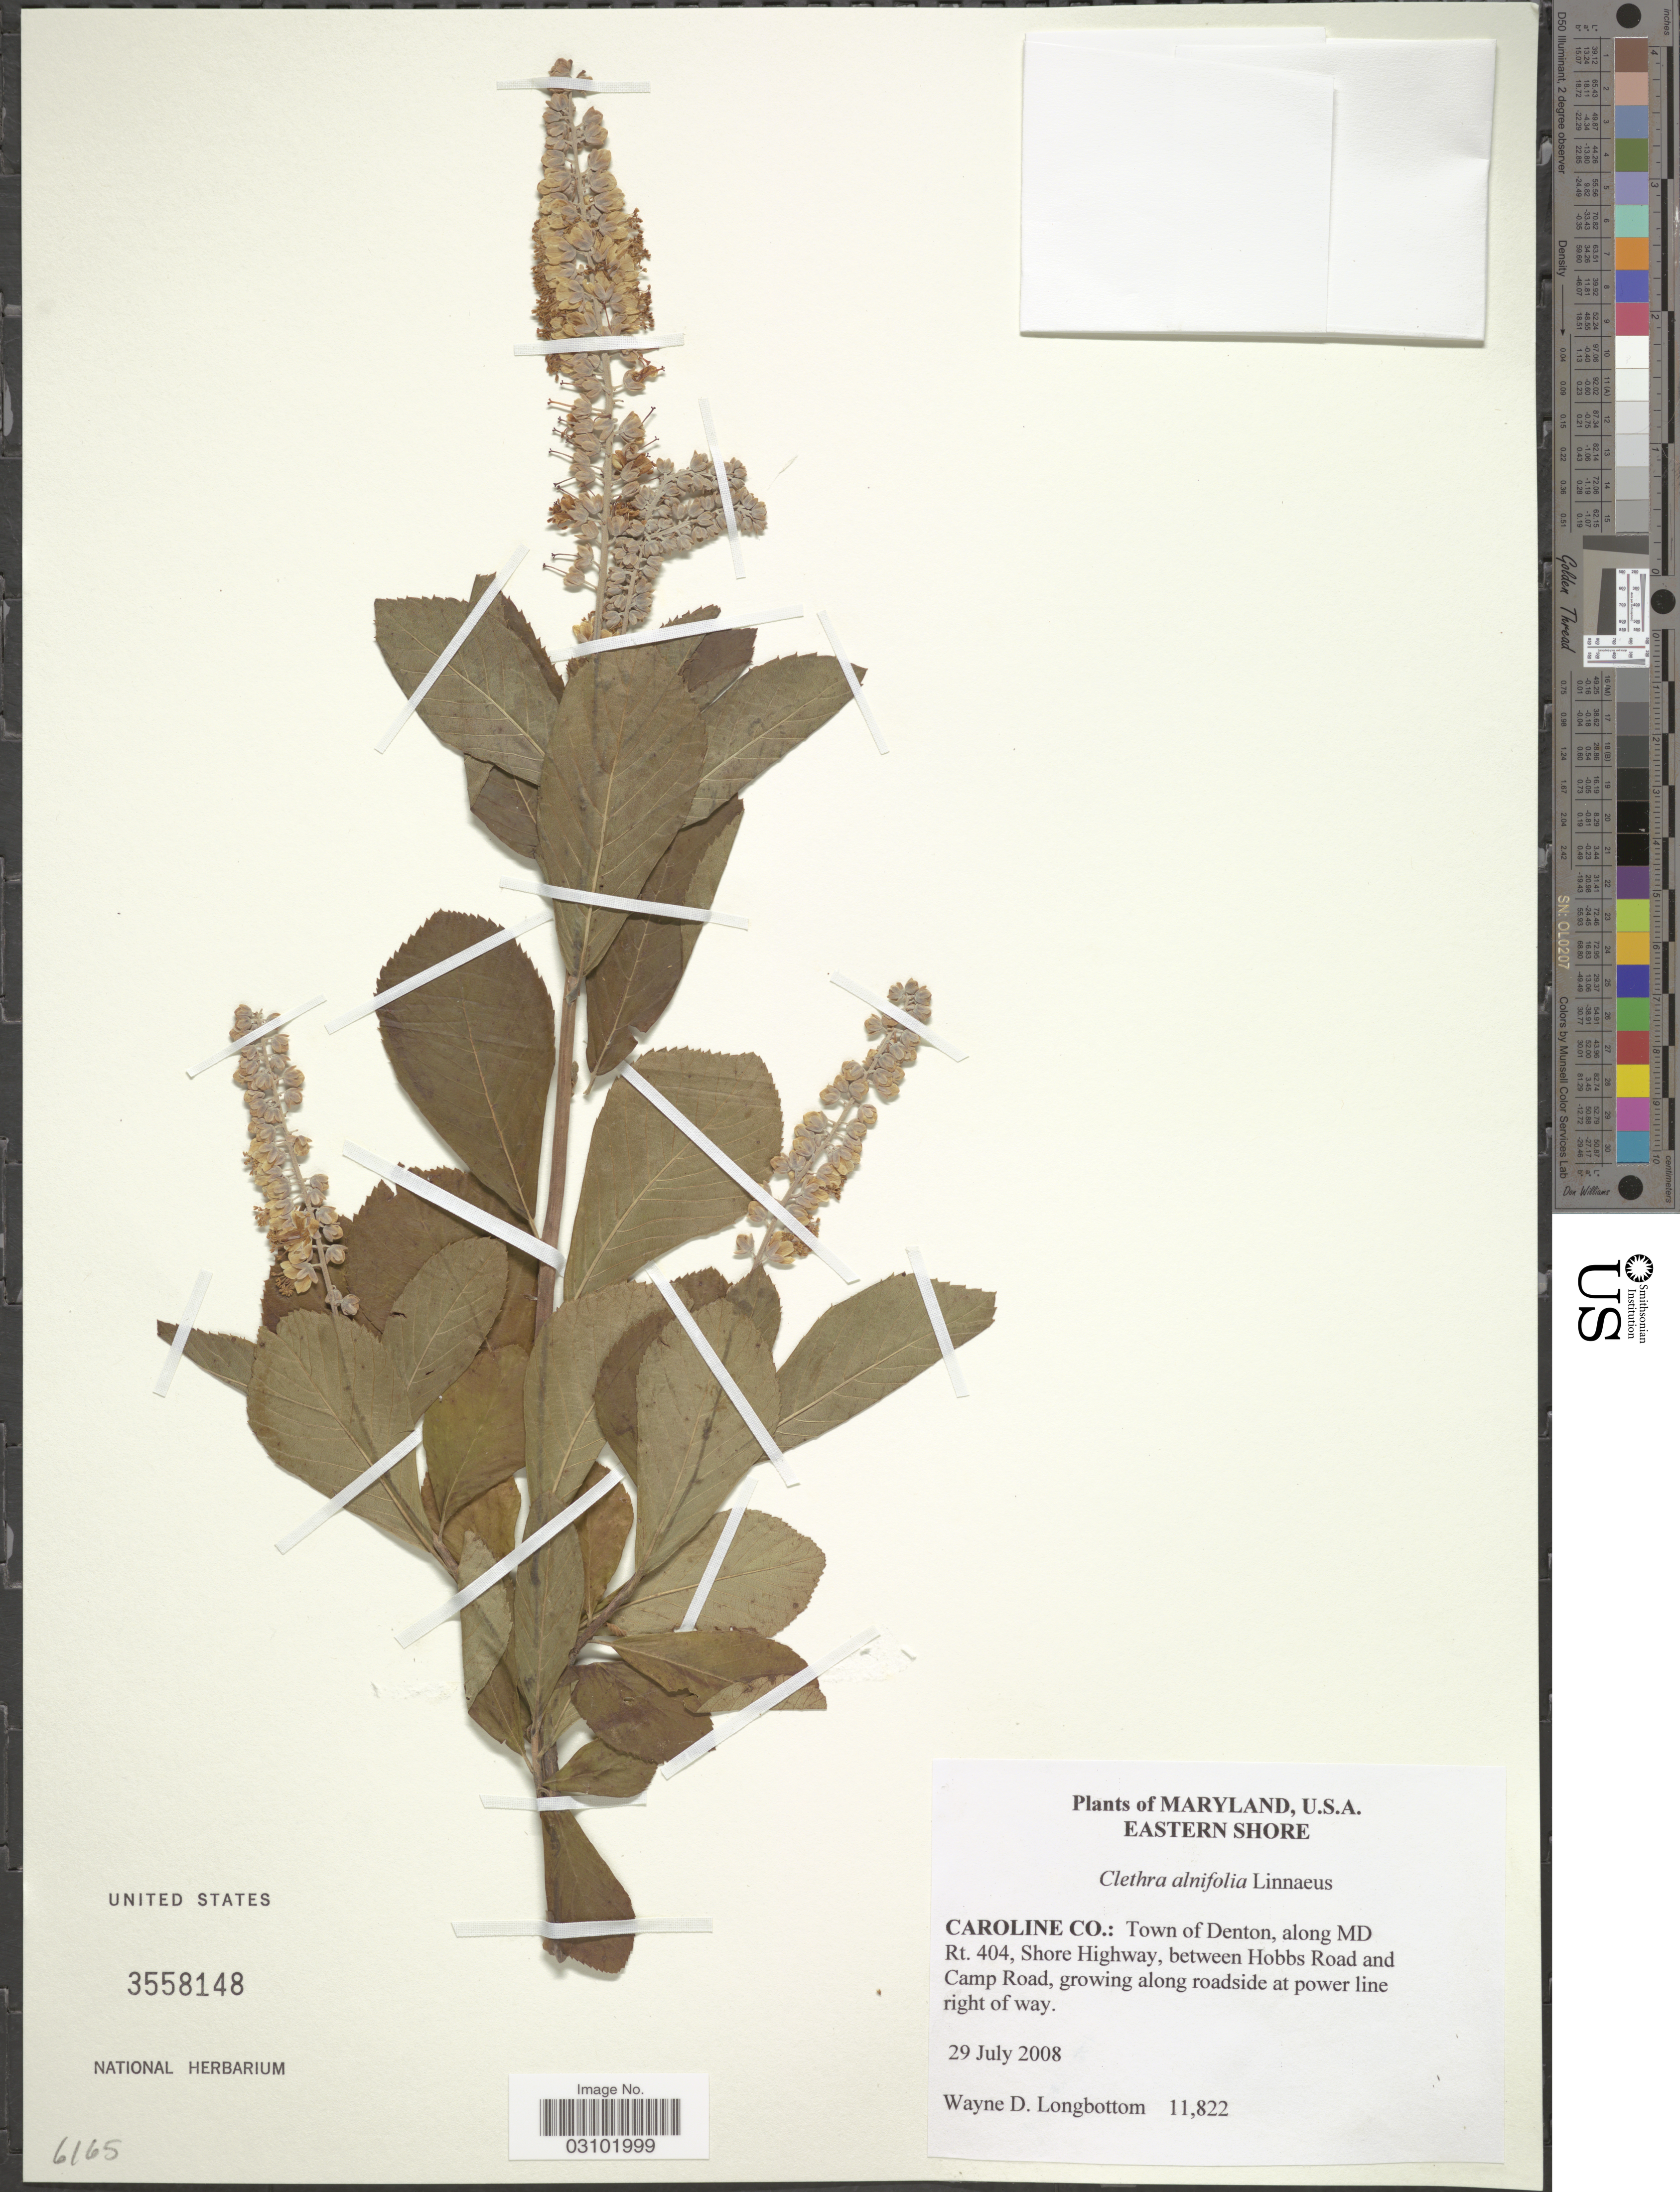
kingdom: Plantae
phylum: Tracheophyta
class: Magnoliopsida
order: Ericales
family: Clethraceae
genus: Clethra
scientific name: Clethra alnifolia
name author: L.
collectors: W. D. Longbottom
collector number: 11822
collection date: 2008-07-29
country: United States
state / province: Maryland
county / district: Caroline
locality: Eastern Shore. Caroline Co.: Town of Denton, along MD Rt. 404, Shore Highway, between Hibbs Road and Camp Road, growing along roadside at power line right of way.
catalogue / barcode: US 3558148